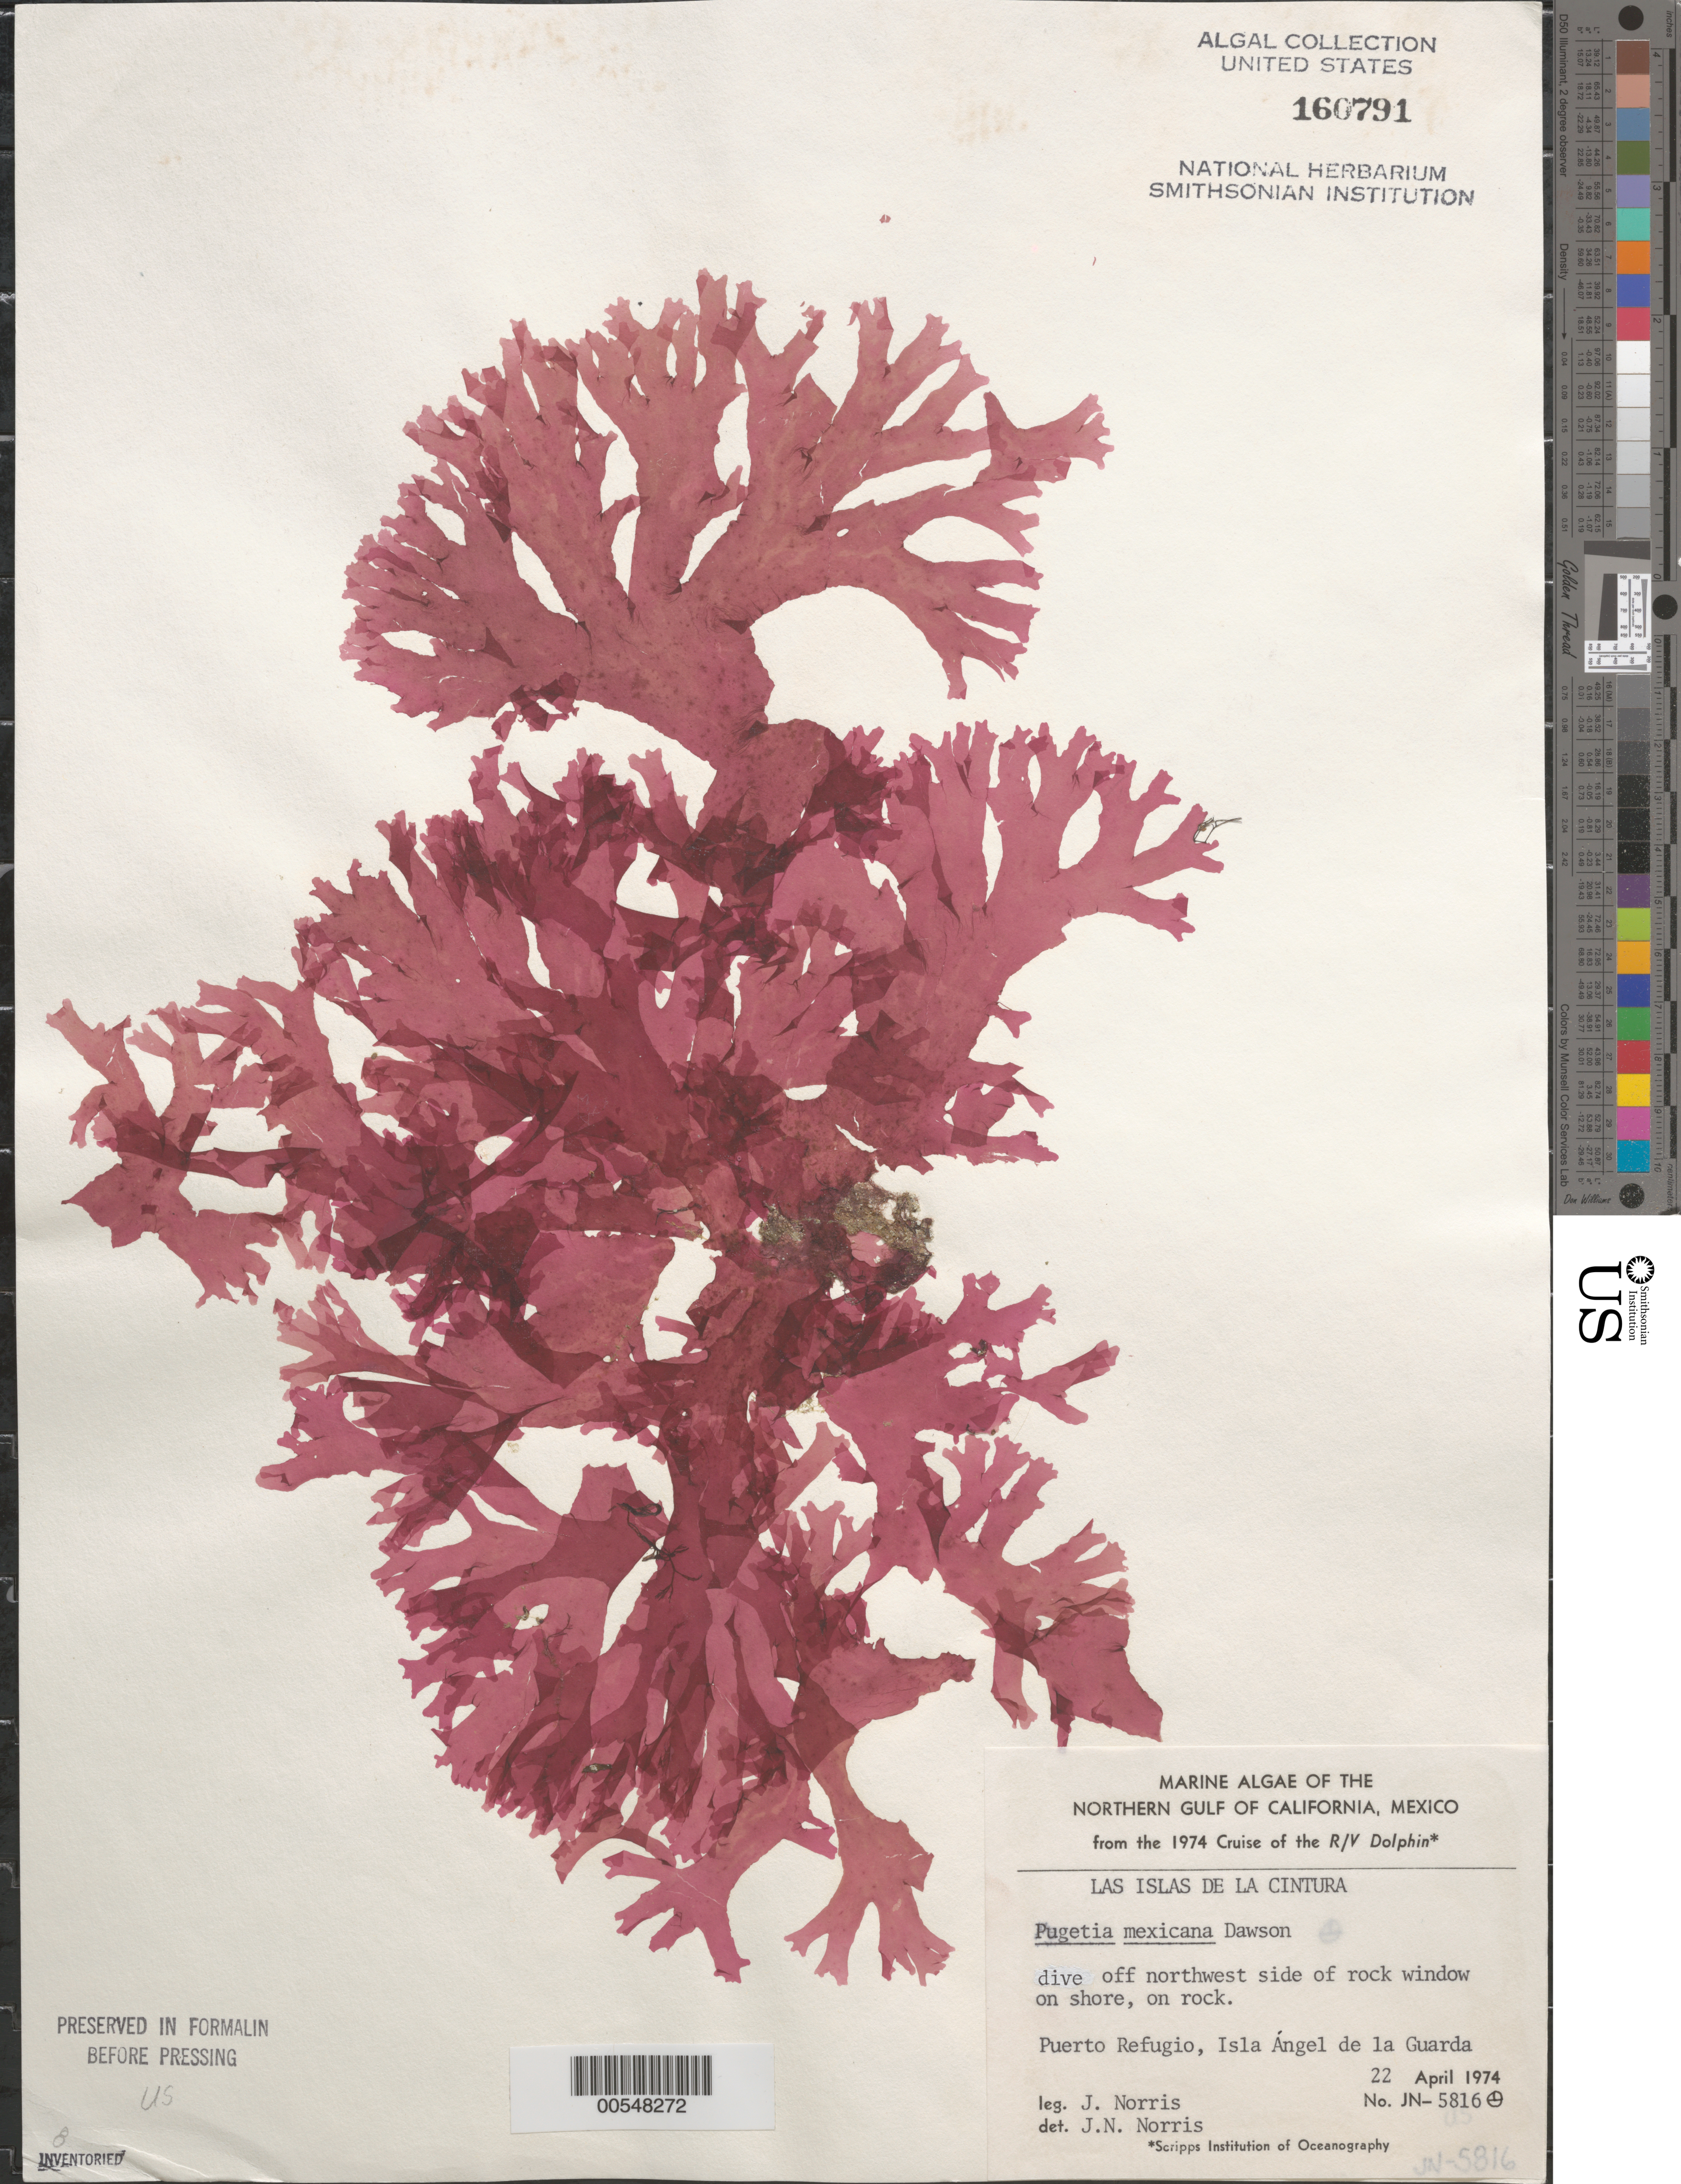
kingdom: Plantae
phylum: Rhodophyta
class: Florideophyceae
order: Gigartinales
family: Kallymeniaceae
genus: Pugetia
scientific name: Pugetia mexicana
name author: E.Y. Dawson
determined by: Norris, James N.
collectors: J. N. Norris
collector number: JN-5816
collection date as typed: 22 Apr 1974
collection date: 1974-04-22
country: Mexico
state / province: Baja California Norte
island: Isla Angel de la Guarda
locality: Puerto Refugio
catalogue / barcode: US 160791